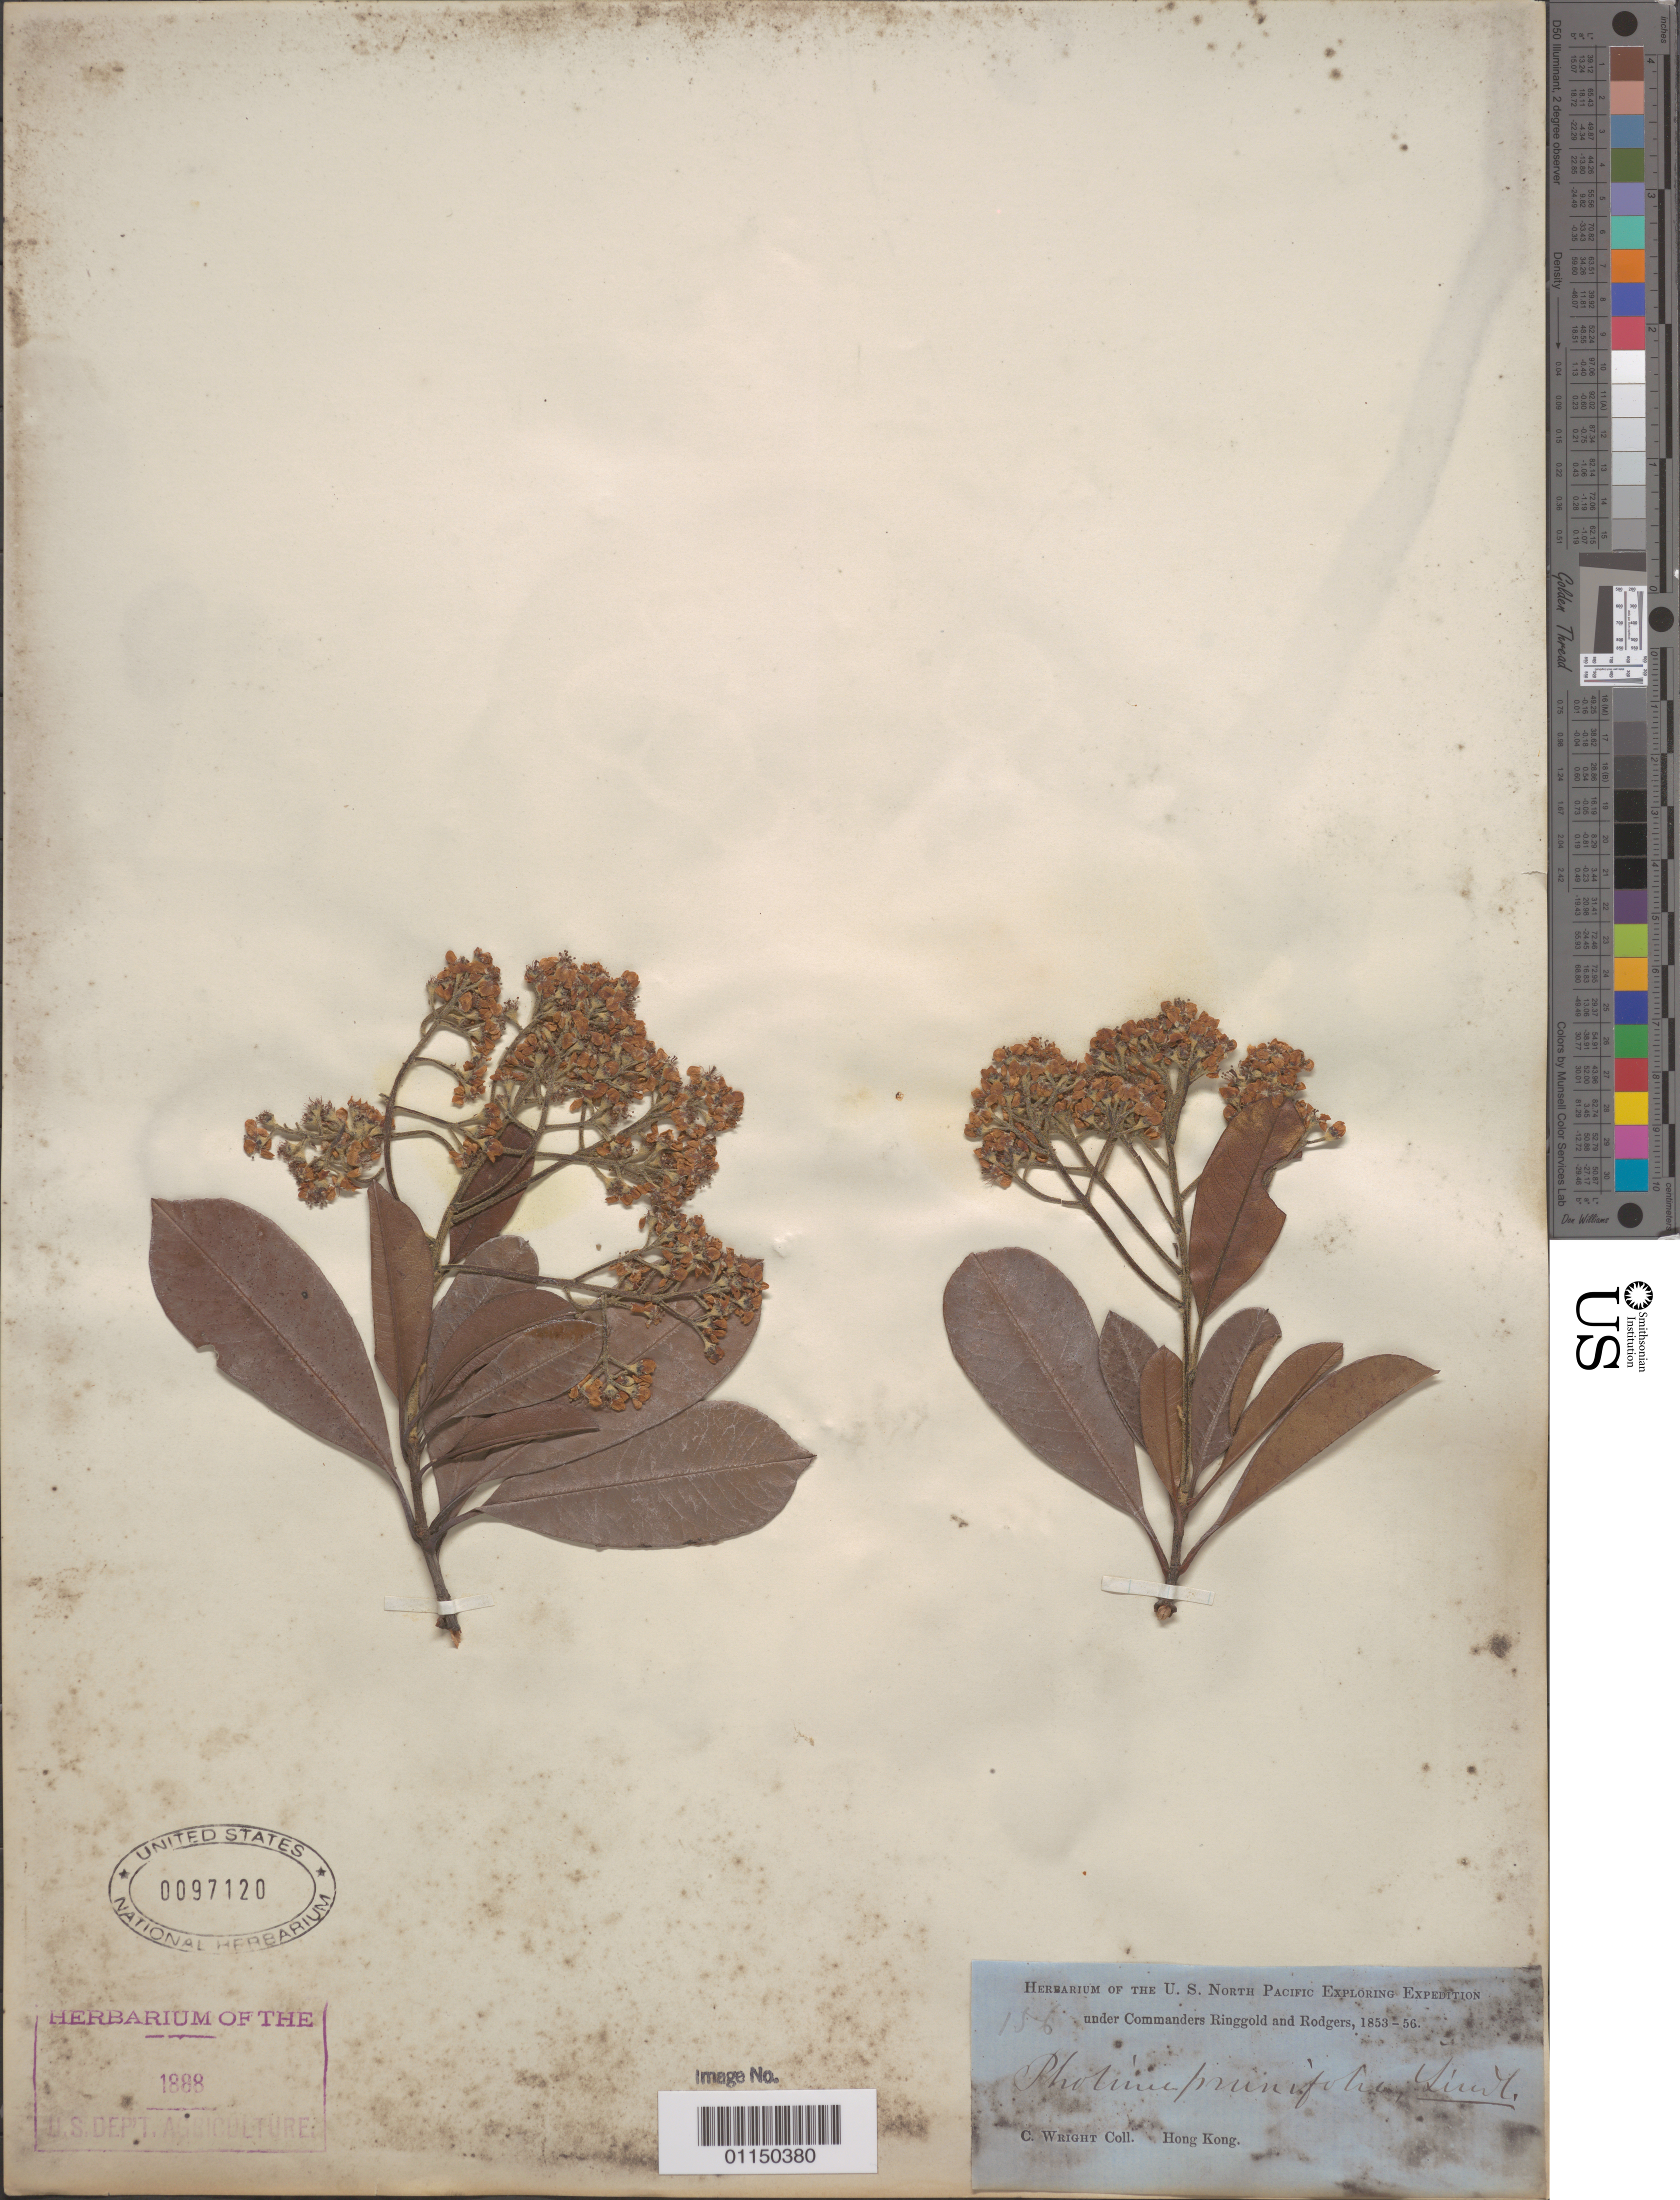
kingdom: Plantae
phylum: Tracheophyta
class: Magnoliopsida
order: Rosales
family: Rosaceae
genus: Photinia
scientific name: Photinia prunifolia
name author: (Hook. & Arn.) Lindl.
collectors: C. Wright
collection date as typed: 1853 to -- -- 1856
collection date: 1853/1856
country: China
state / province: Hong Kong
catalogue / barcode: US 97120